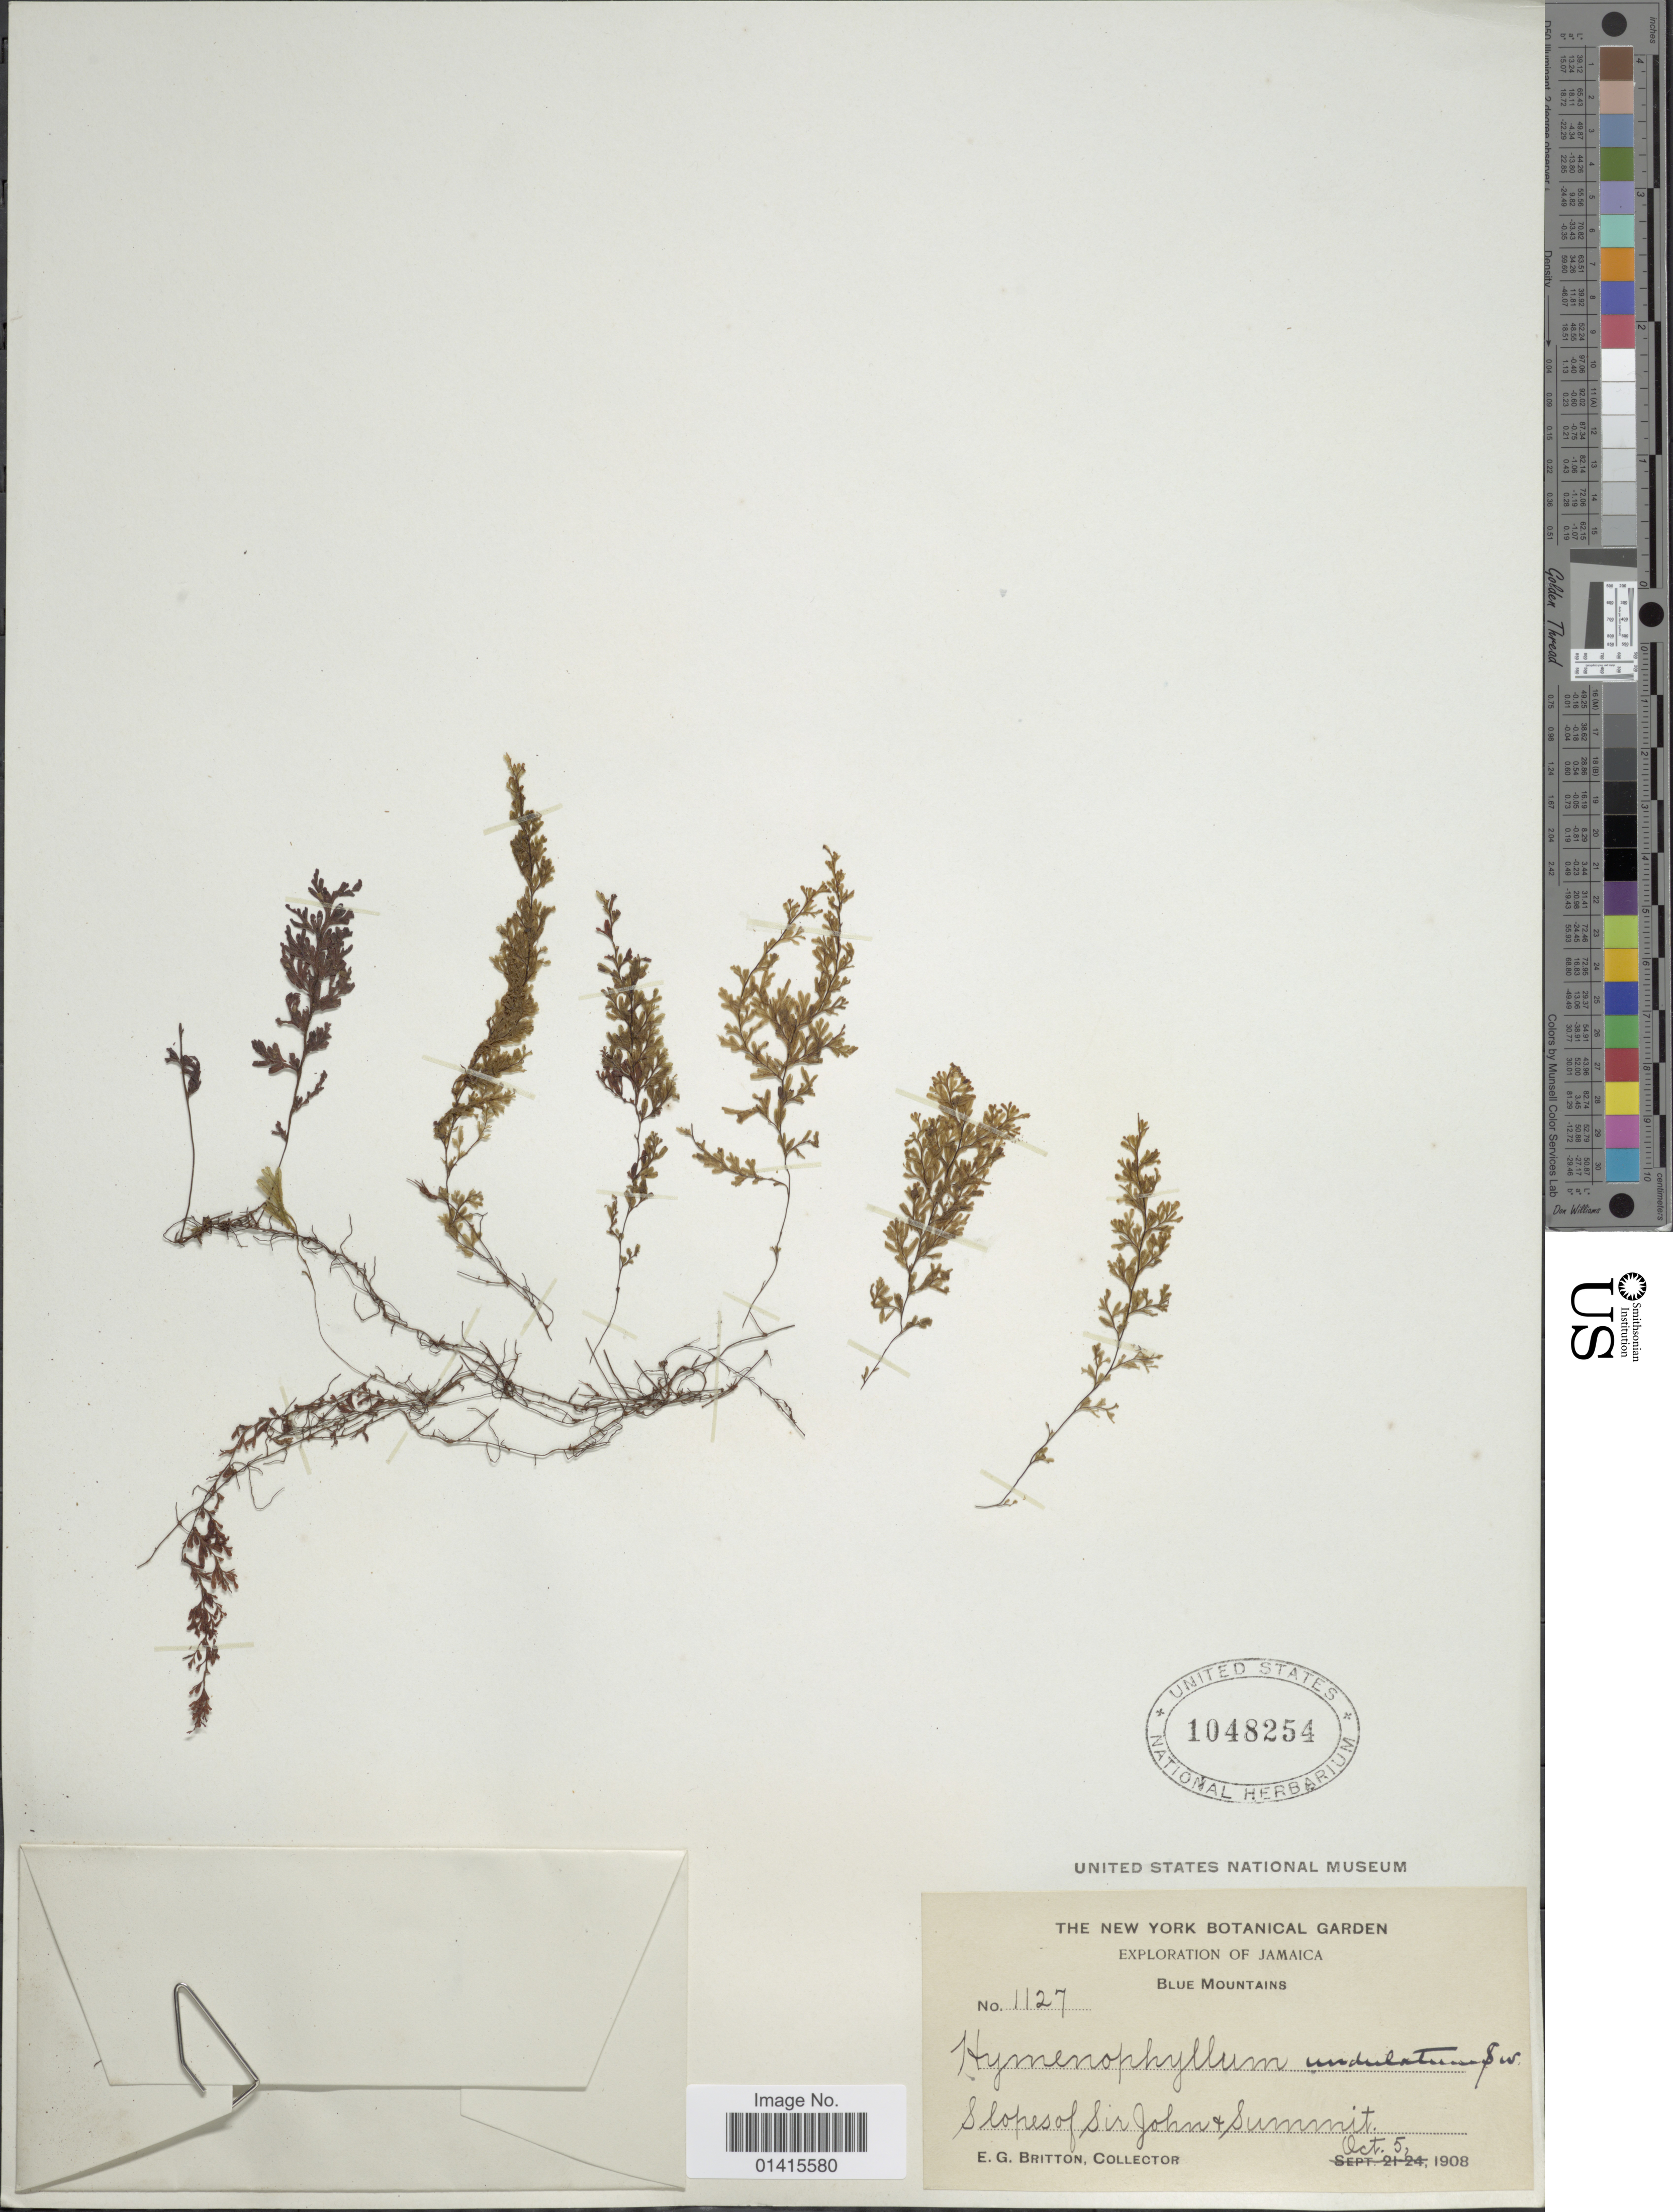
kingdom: Plantae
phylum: Tracheophyta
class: Polypodiopsida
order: Hymenophyllales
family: Hymenophyllaceae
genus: Hymenophyllum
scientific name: Hymenophyllum undulatum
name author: (Sw.) Sw.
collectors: E. G. Britton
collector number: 1127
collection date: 1908-10-05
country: Jamaica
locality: Blue Mountains, Slopes of Sir John & Summit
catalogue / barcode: US 1048254